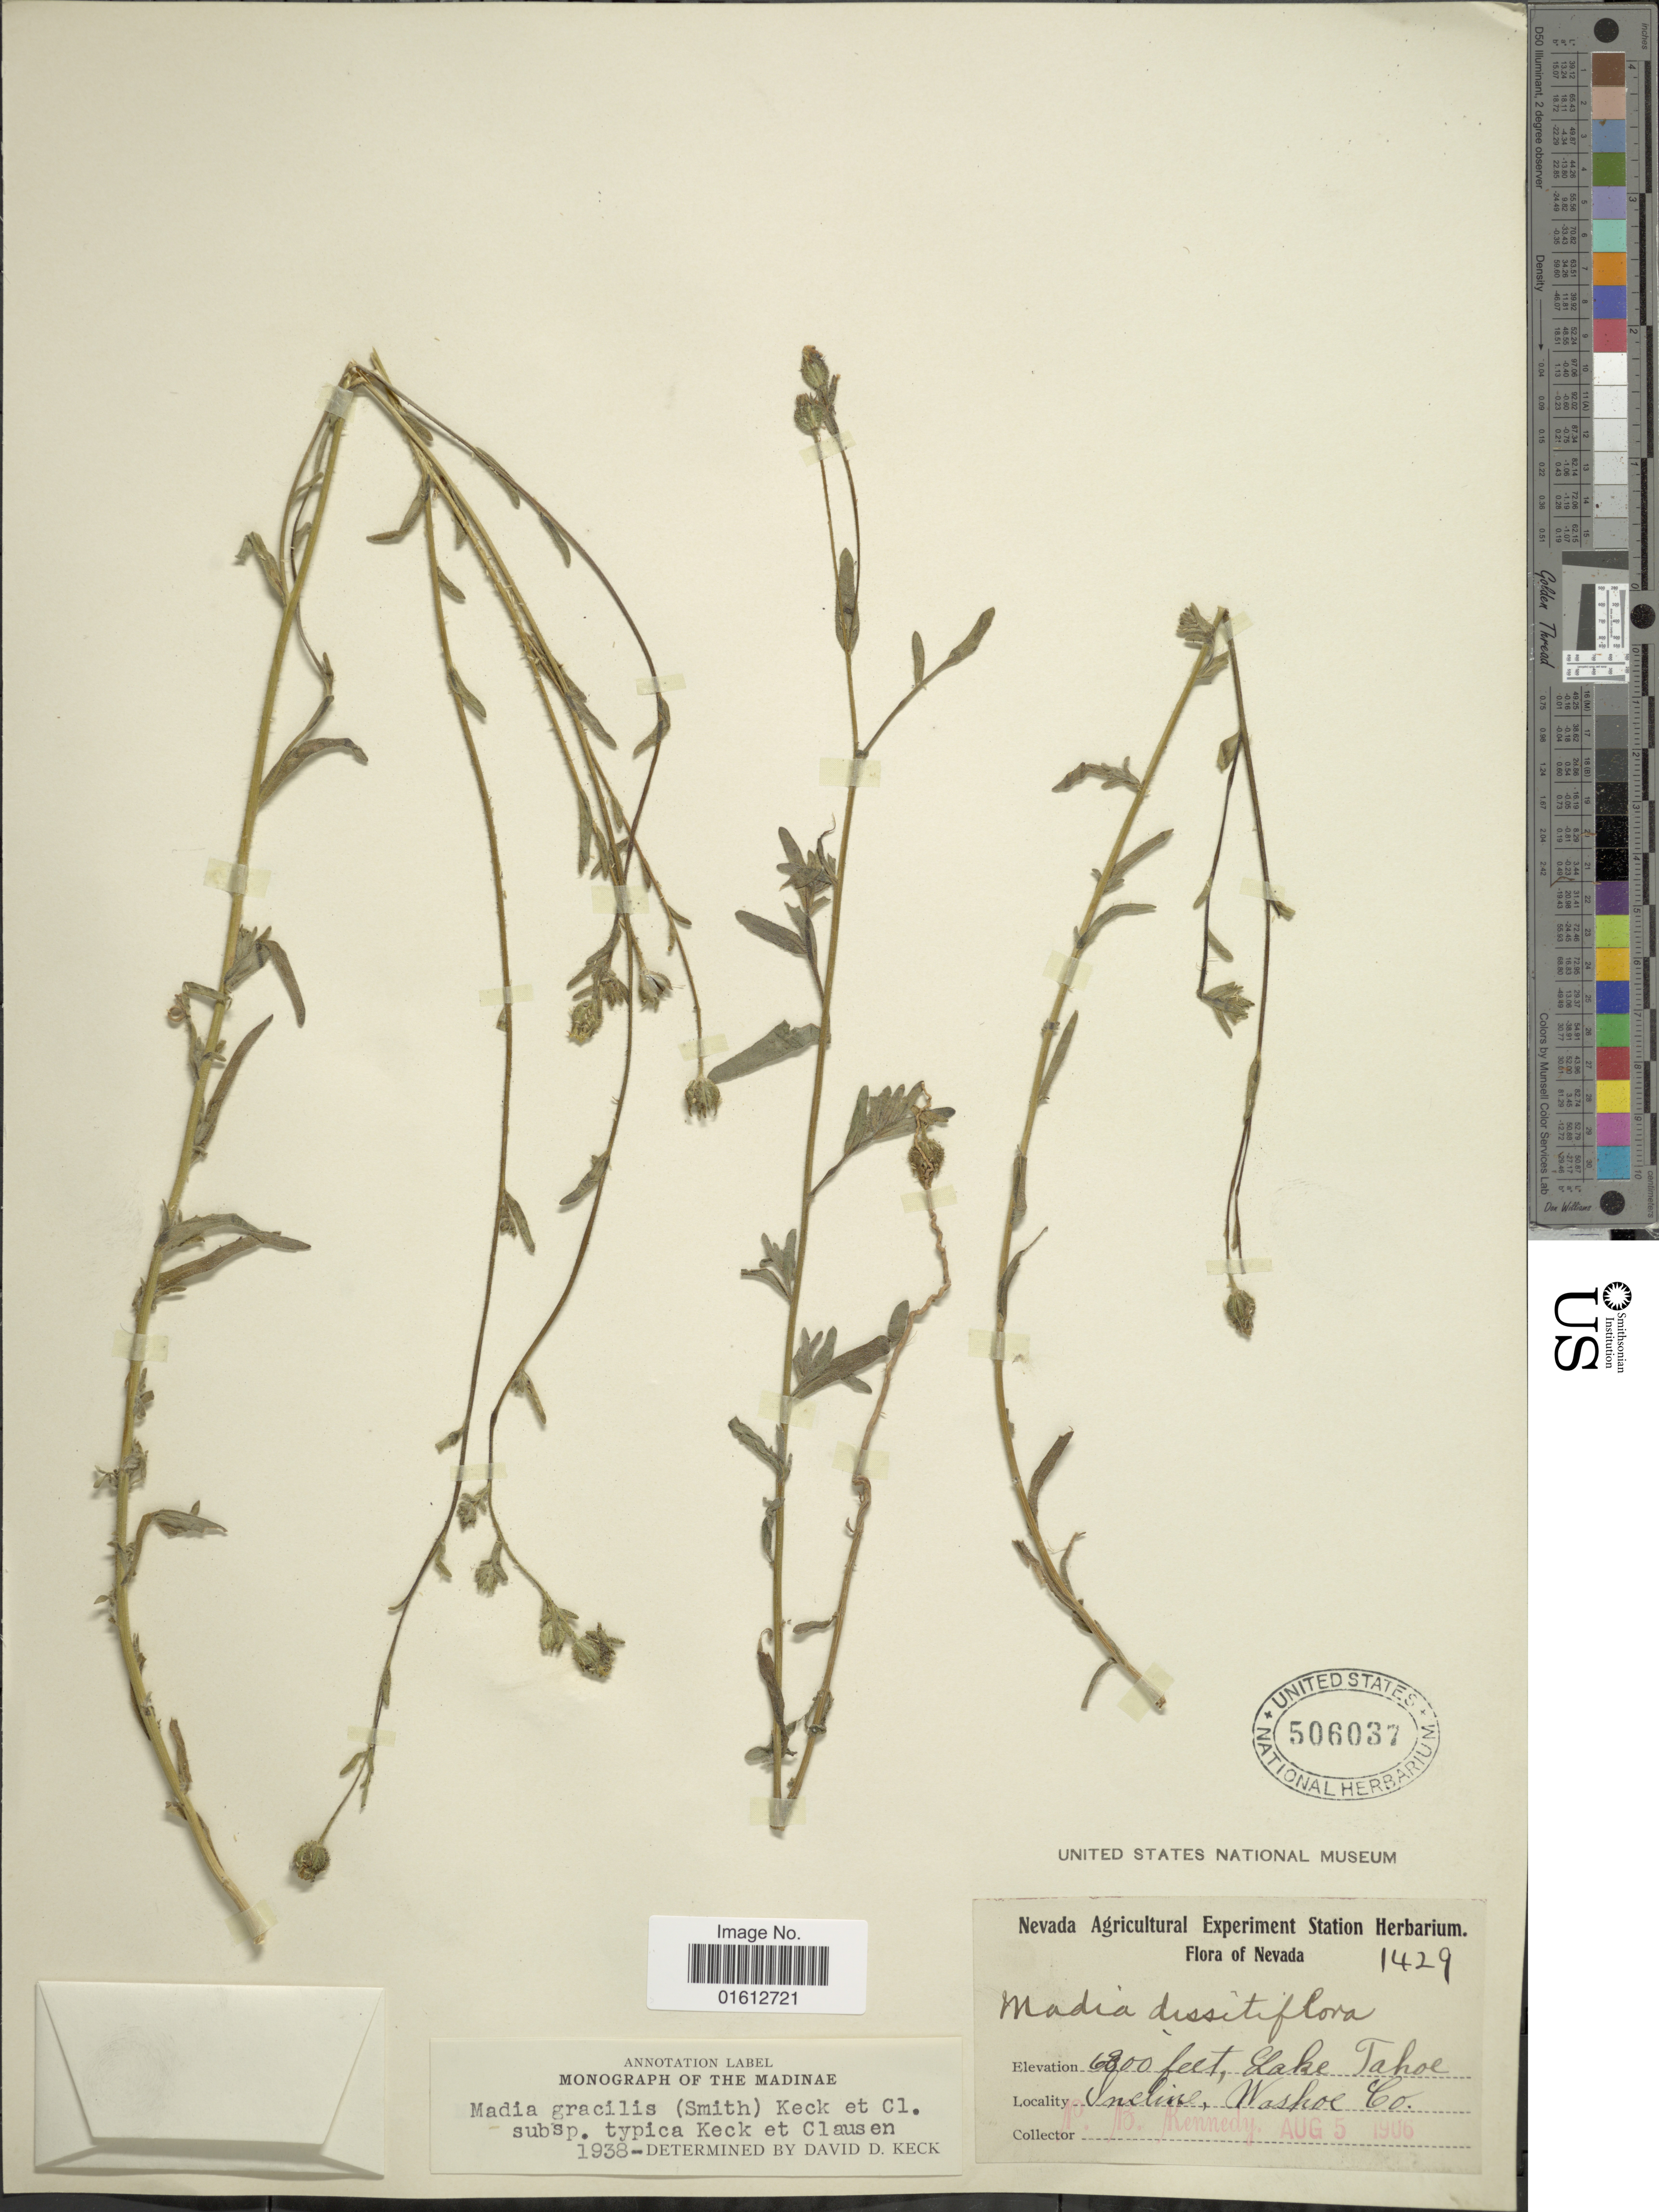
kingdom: Plantae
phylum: Tracheophyta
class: Magnoliopsida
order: Asterales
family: Asteraceae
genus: Madia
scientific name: Madia gracilis subsp. gracilis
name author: (Sm.) D.D. Keck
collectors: P. B. Kennedy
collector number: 1429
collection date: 1906-08-05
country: United States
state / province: Nevada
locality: Lake Tahoe, Ineline, Washoe Co.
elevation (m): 2073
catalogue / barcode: US 506037